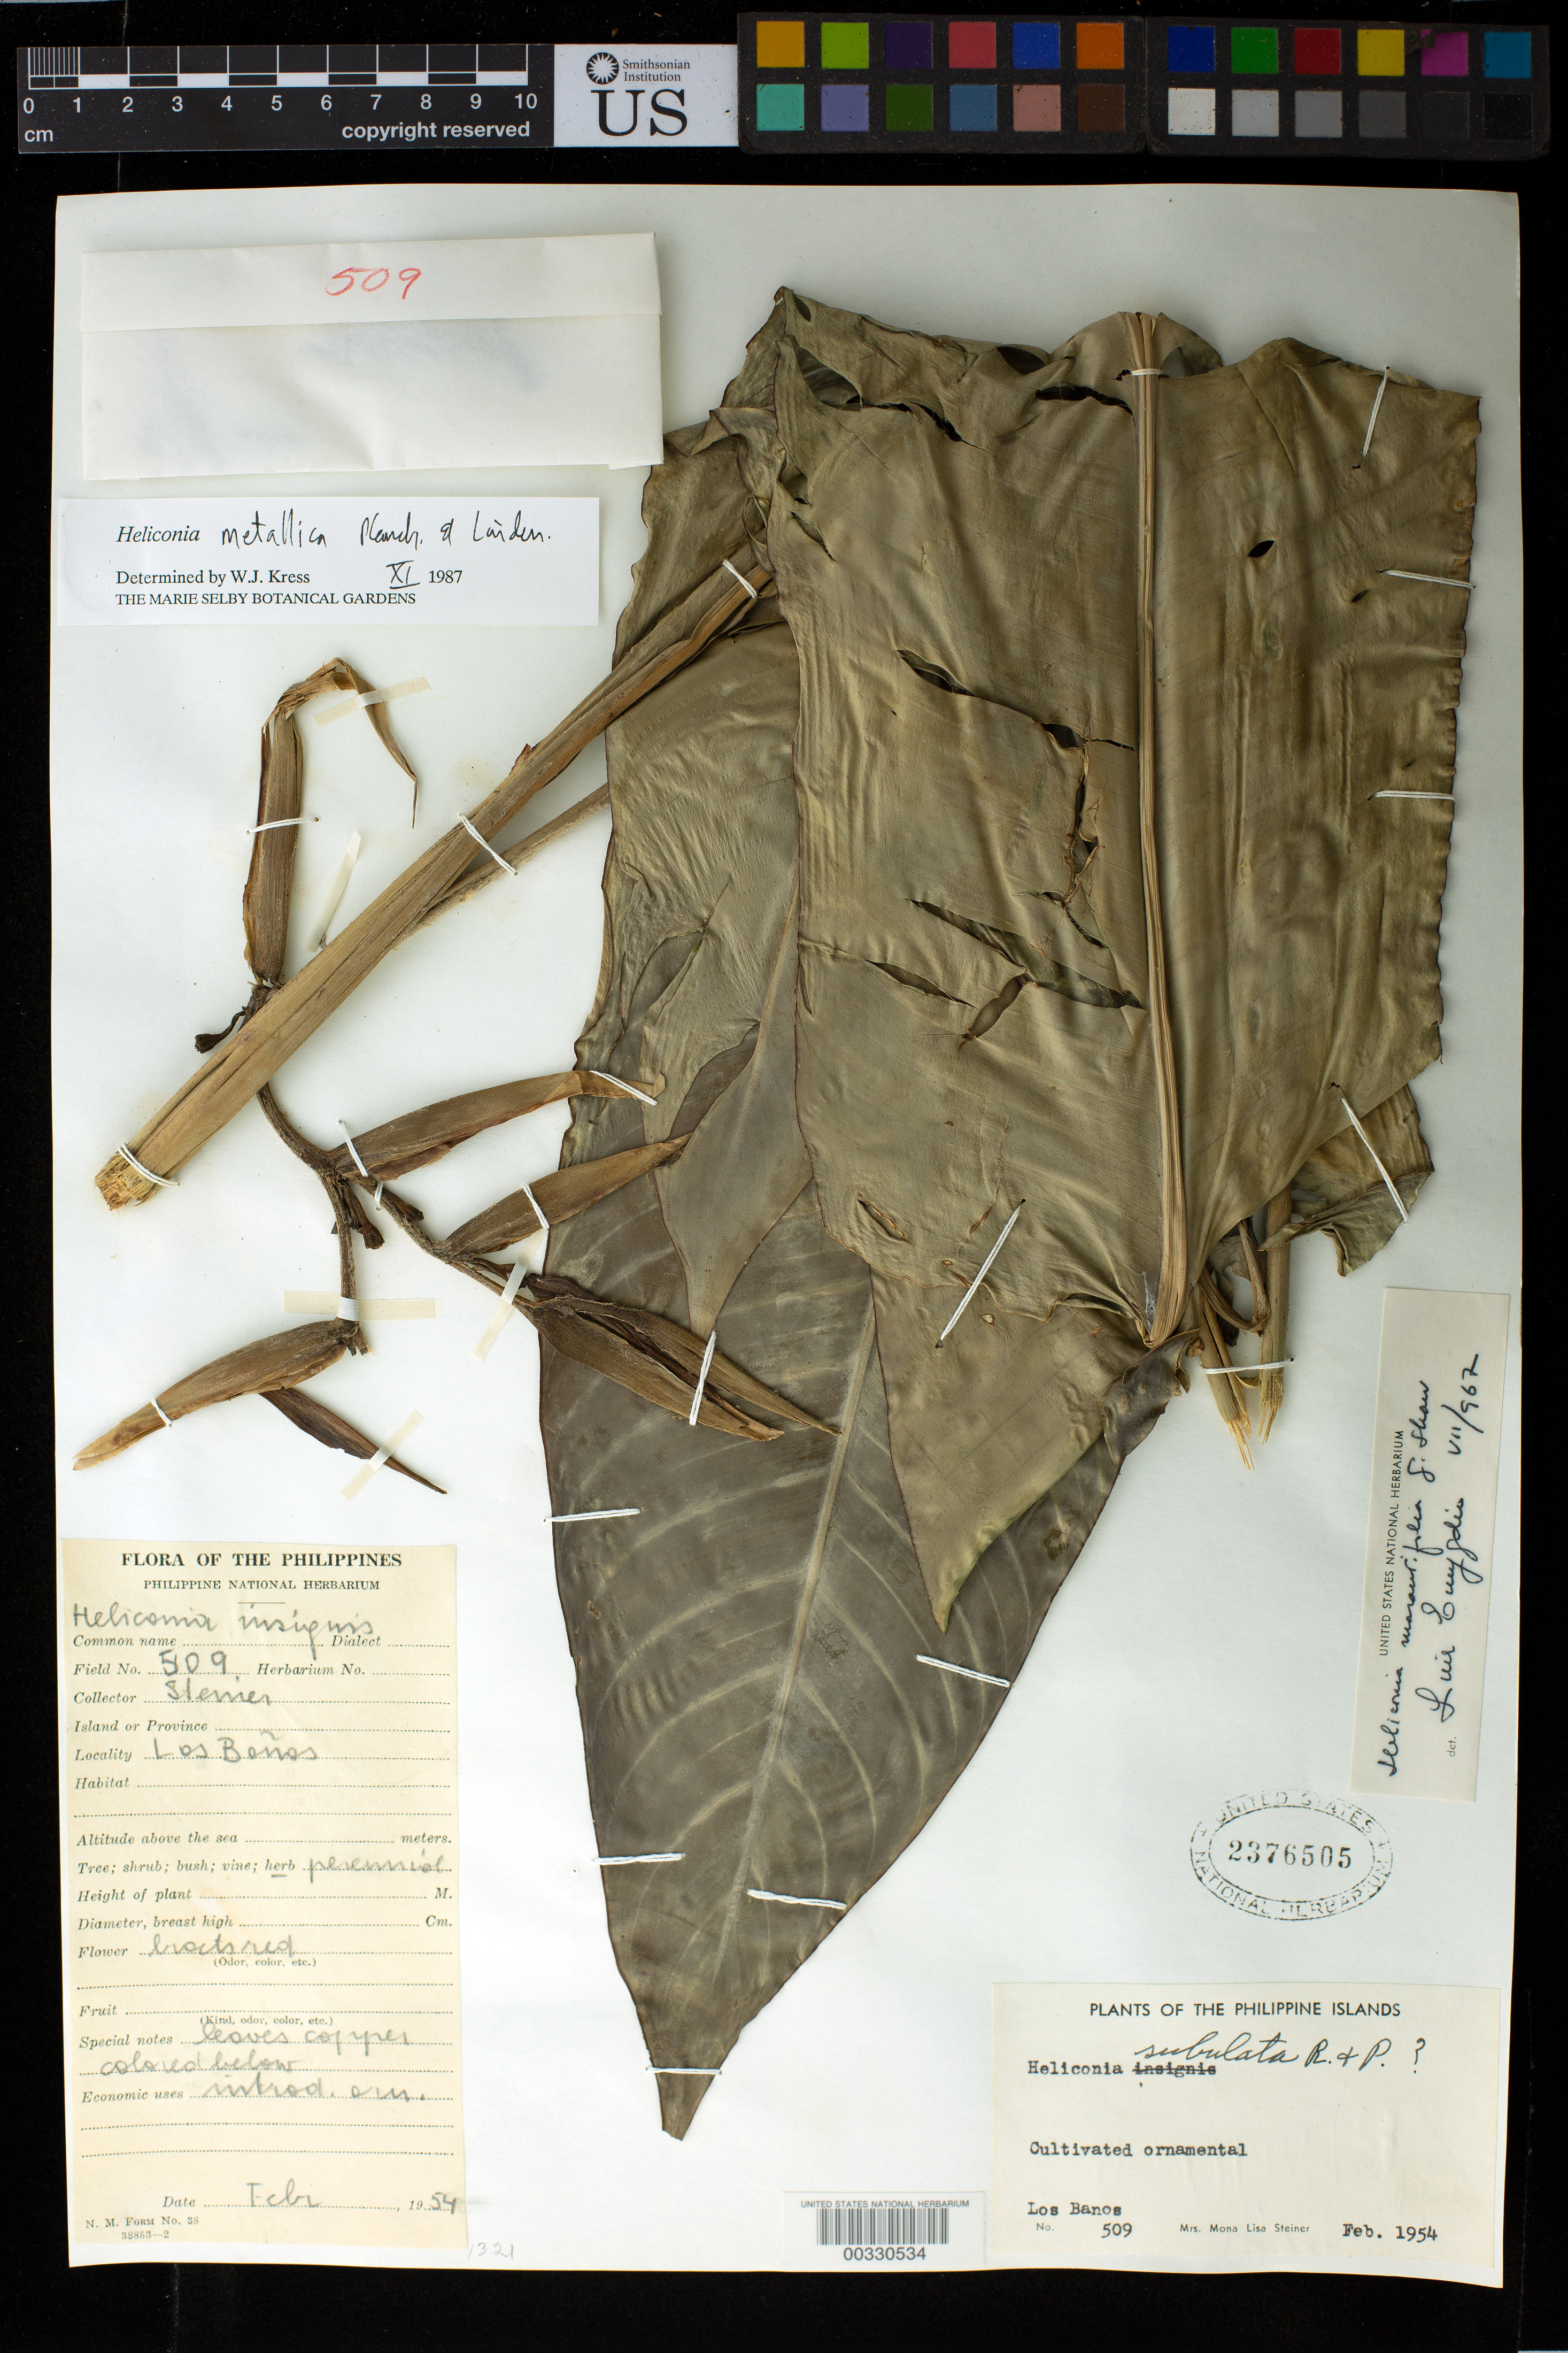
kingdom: Plantae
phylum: Tracheophyta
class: Liliopsida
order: Zingiberales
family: Heliconiaceae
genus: Heliconia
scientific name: Heliconia sp.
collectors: M. Steiner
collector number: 509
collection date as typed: Feb 1954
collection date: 1954-02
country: Philippines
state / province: Calabarzon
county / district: Laguna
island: Luzon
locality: Los baños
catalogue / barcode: US 2376505